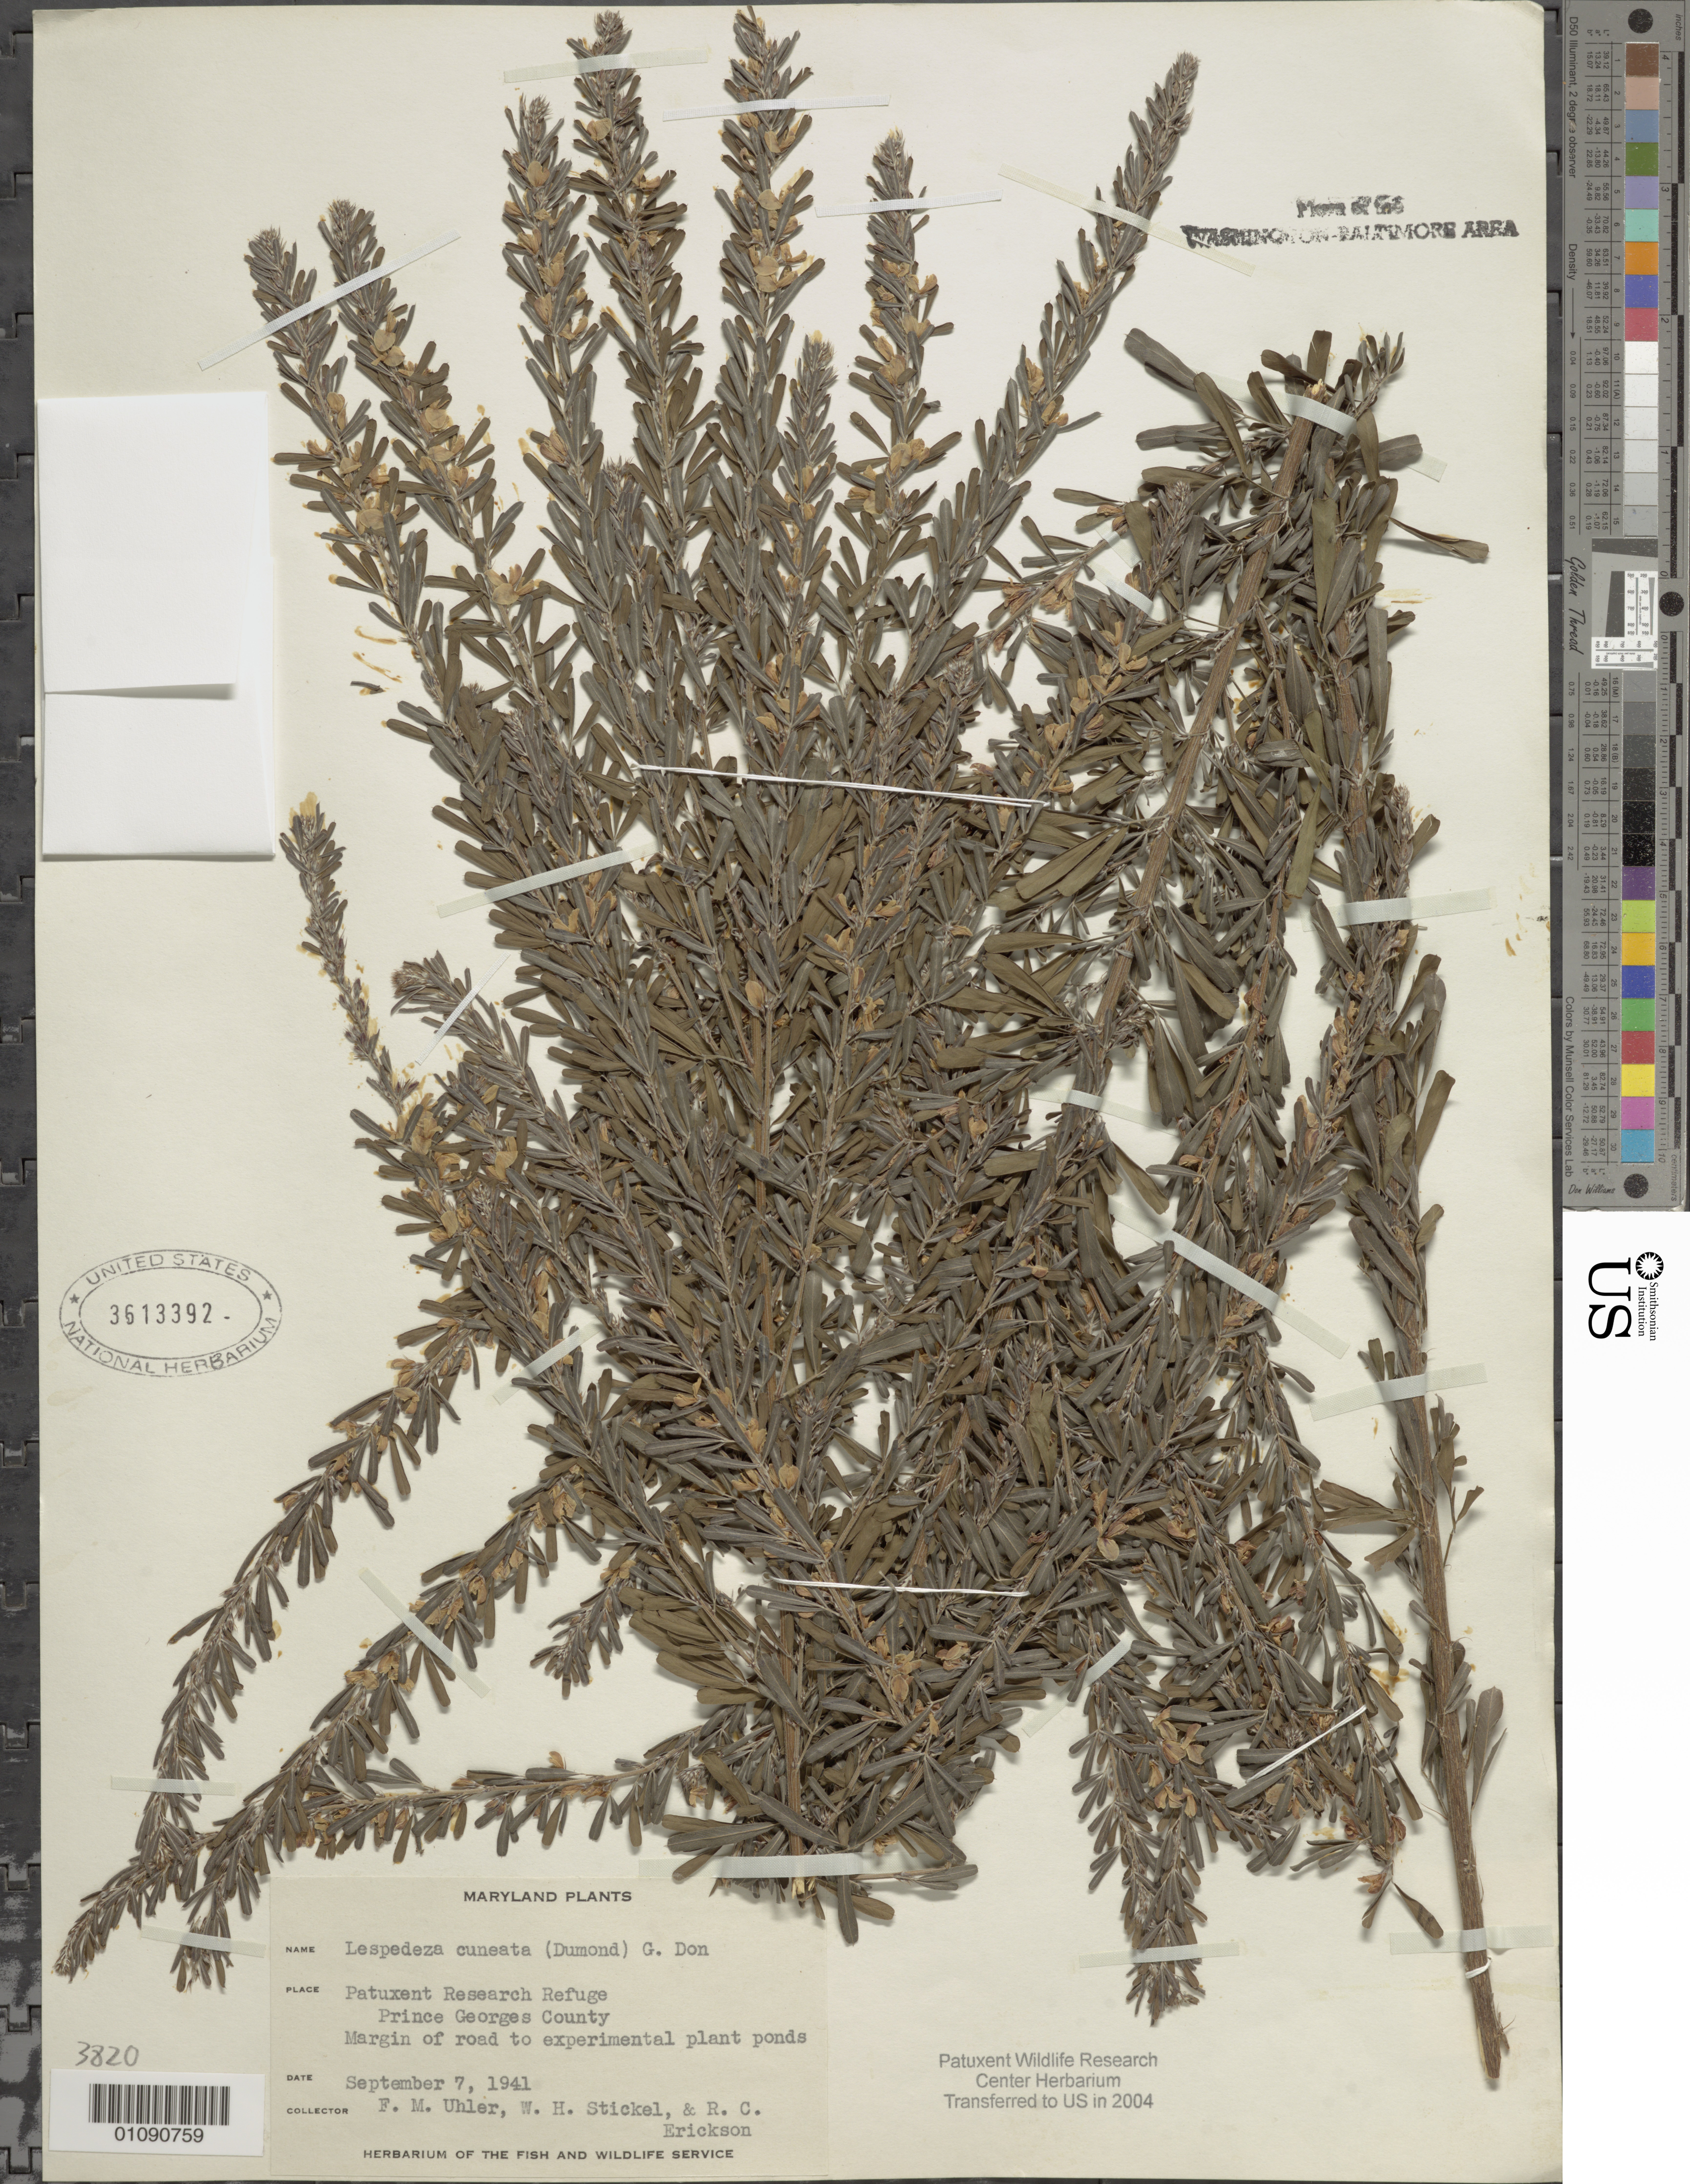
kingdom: Plantae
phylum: Tracheophyta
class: Magnoliopsida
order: Fabales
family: Fabaceae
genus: Lespedeza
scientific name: Lespedeza cuneata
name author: (Dum. Cours.) G. Don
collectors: F. M. Uhler, W. Stickel & R. Erickson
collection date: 1941-09-07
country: United States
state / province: Maryland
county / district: Prince George's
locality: Patuxent Wildlife Refuge.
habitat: Margin of road to experimental plant ponds.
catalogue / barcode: US 3613392